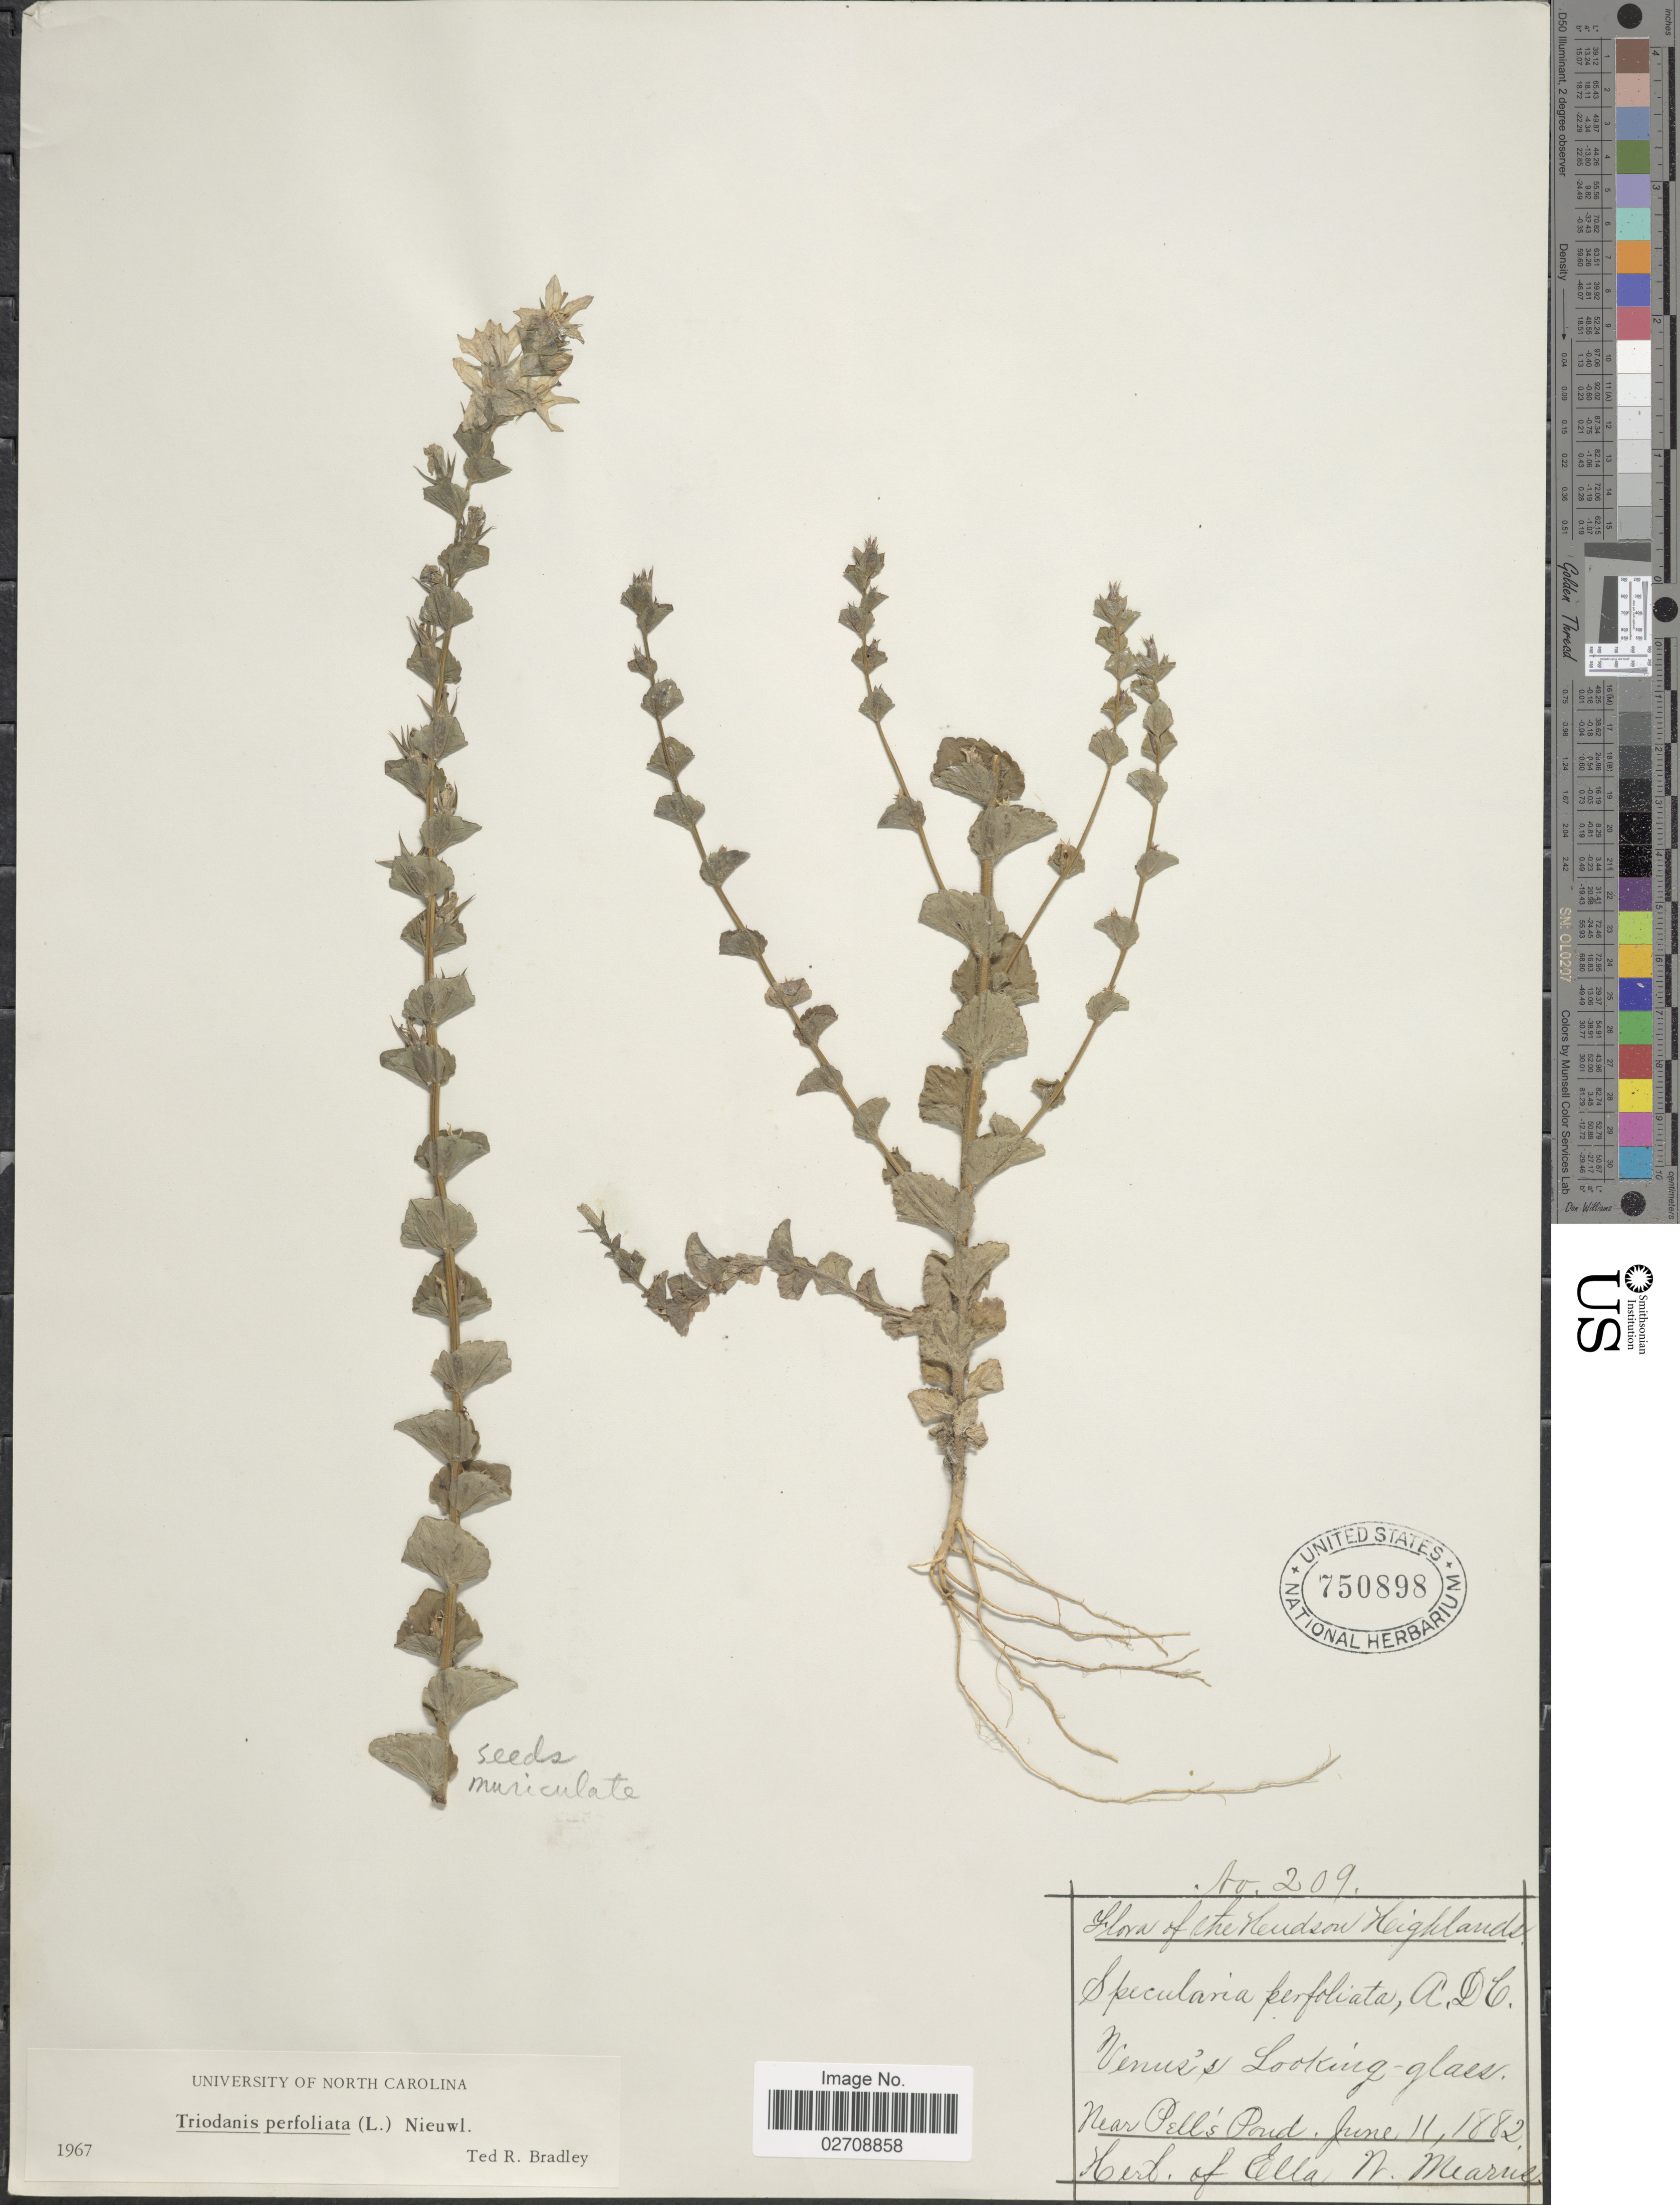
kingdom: Plantae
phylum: Tracheophyta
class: Magnoliopsida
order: Asterales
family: Campanulaceae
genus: Triodanis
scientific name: Triodanis perfoliata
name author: (L.) Nieuwl.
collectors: ex herb. Ella W. Mearns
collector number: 209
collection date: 1882-06-11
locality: The Hendson Highlands, Near Pell's Pond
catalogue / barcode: US 750898